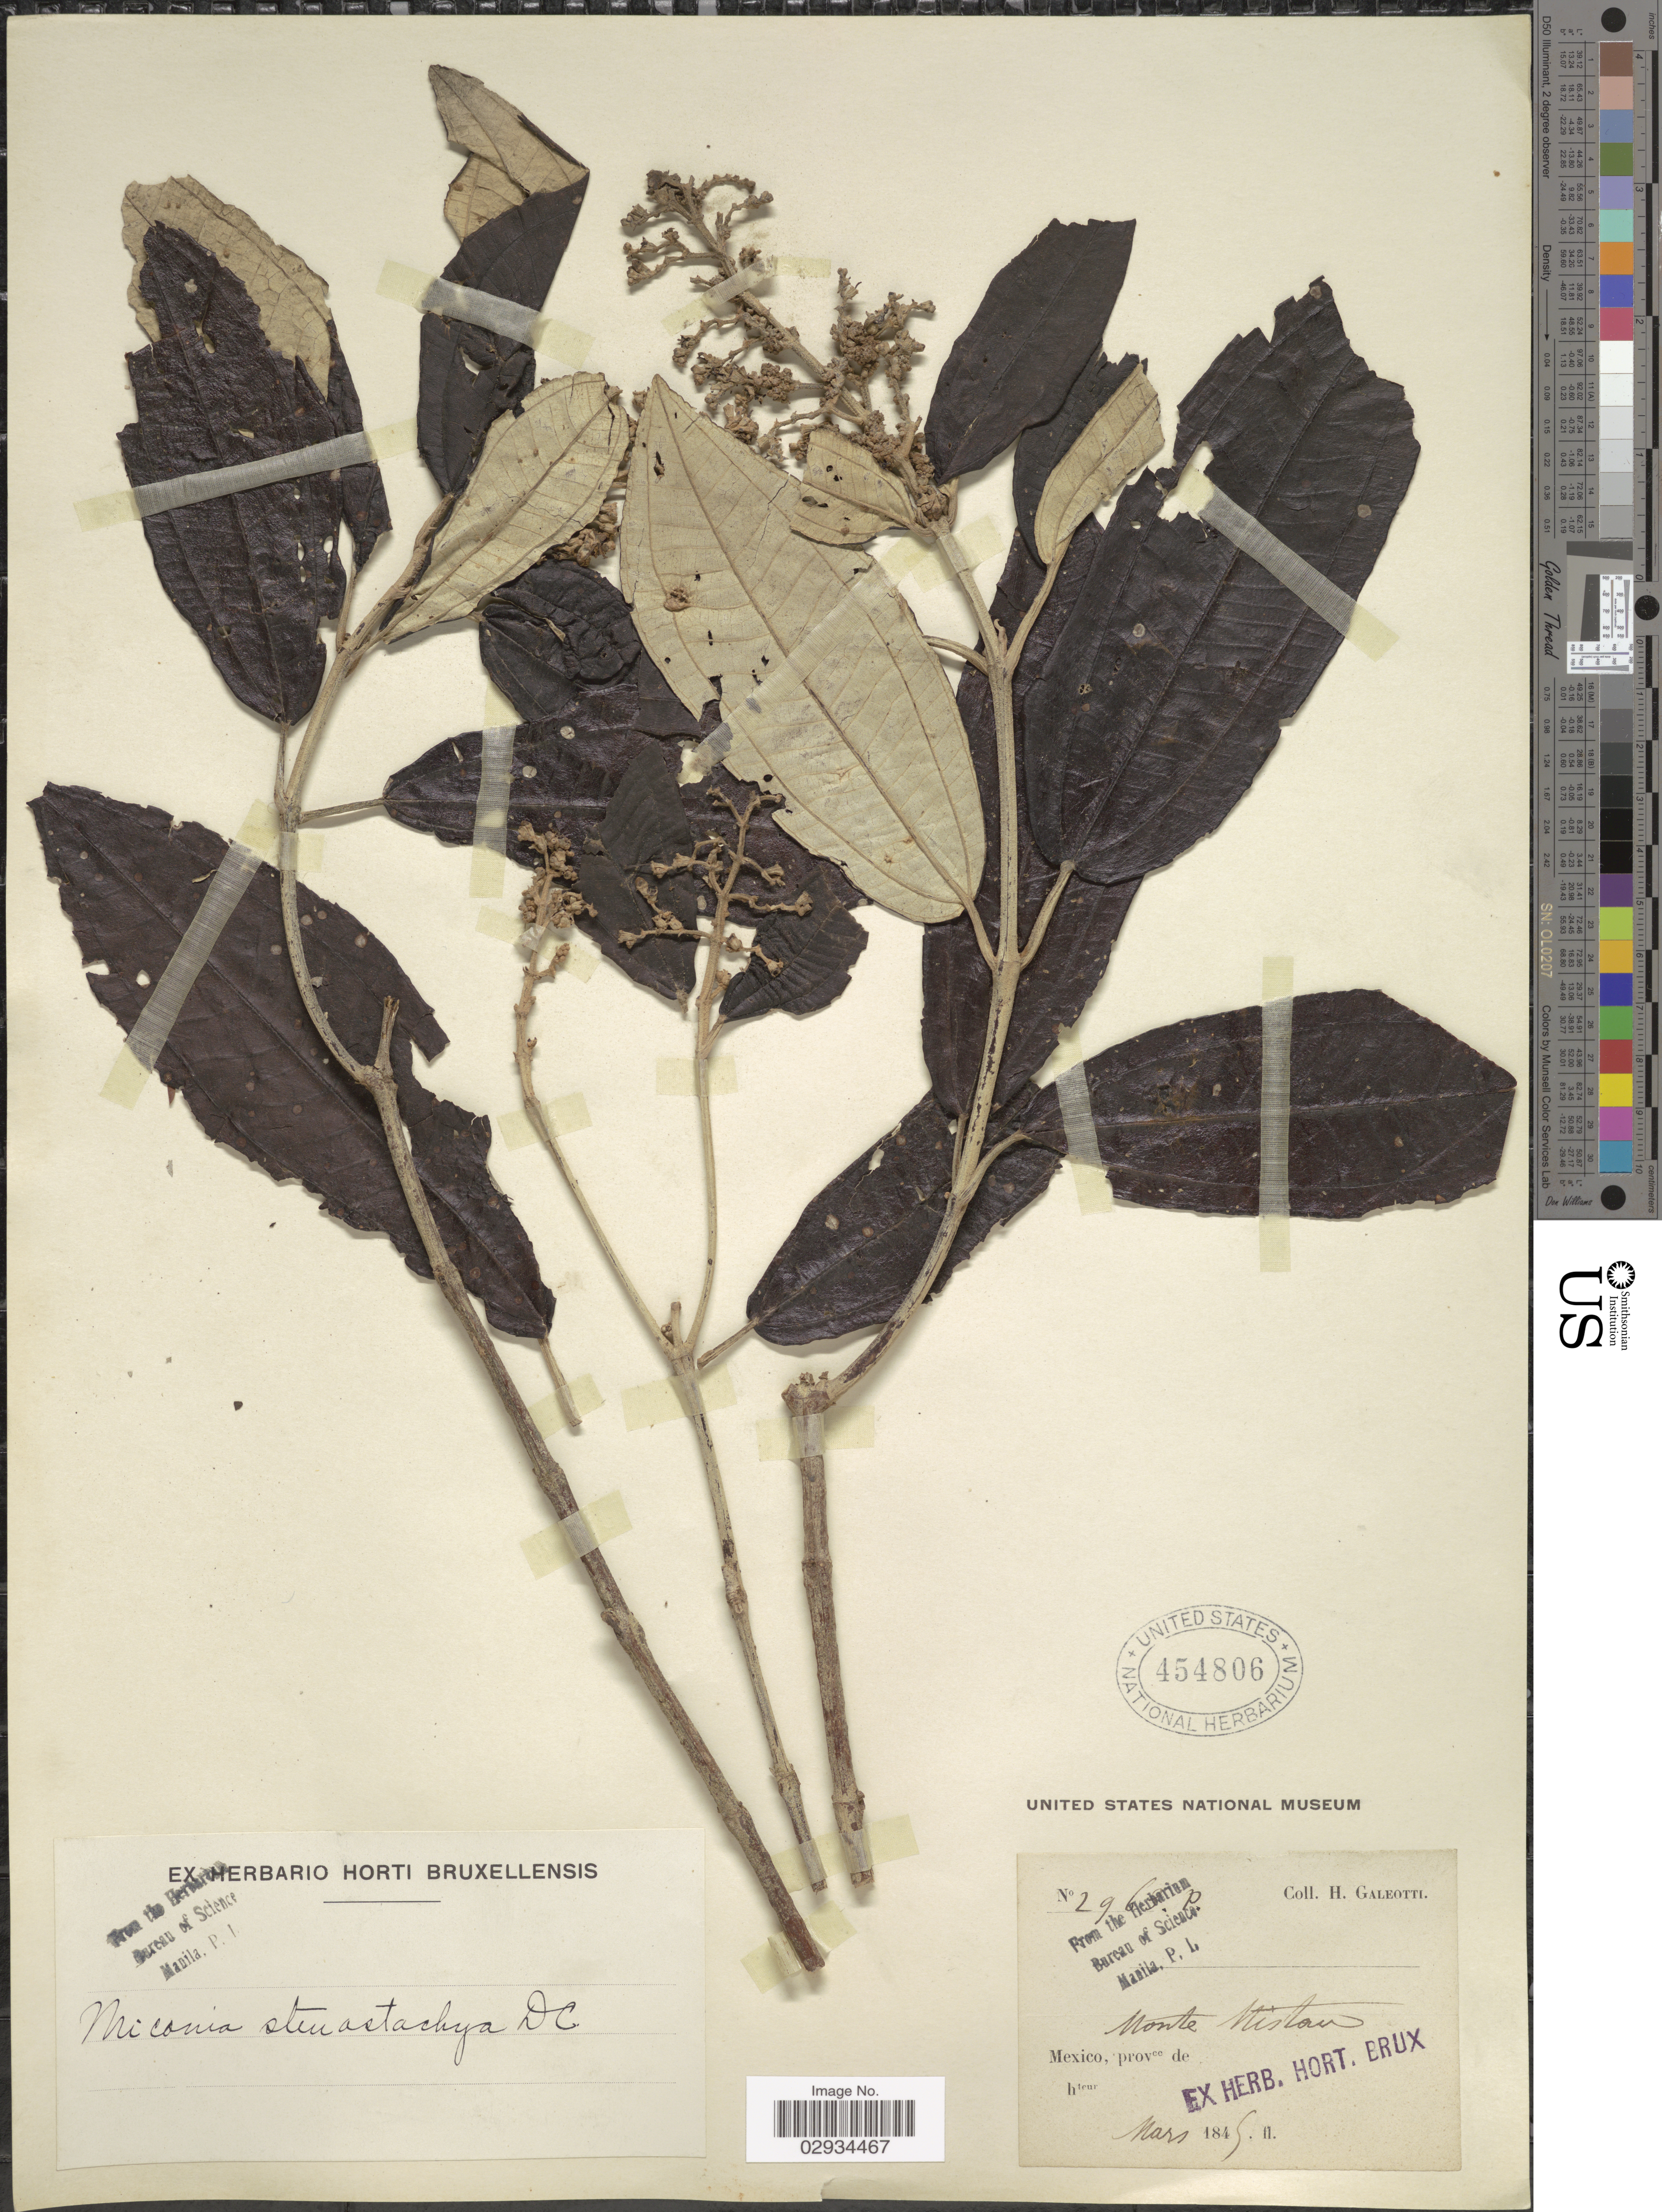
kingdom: Plantae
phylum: Tracheophyta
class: Magnoliopsida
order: Myrtales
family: Melastomataceae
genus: Miconia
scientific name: Miconia stenostachya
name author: DC.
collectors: H. G. Galeotti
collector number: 2963p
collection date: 1845-03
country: Mexico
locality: Monte Mistan.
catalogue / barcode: US 454806